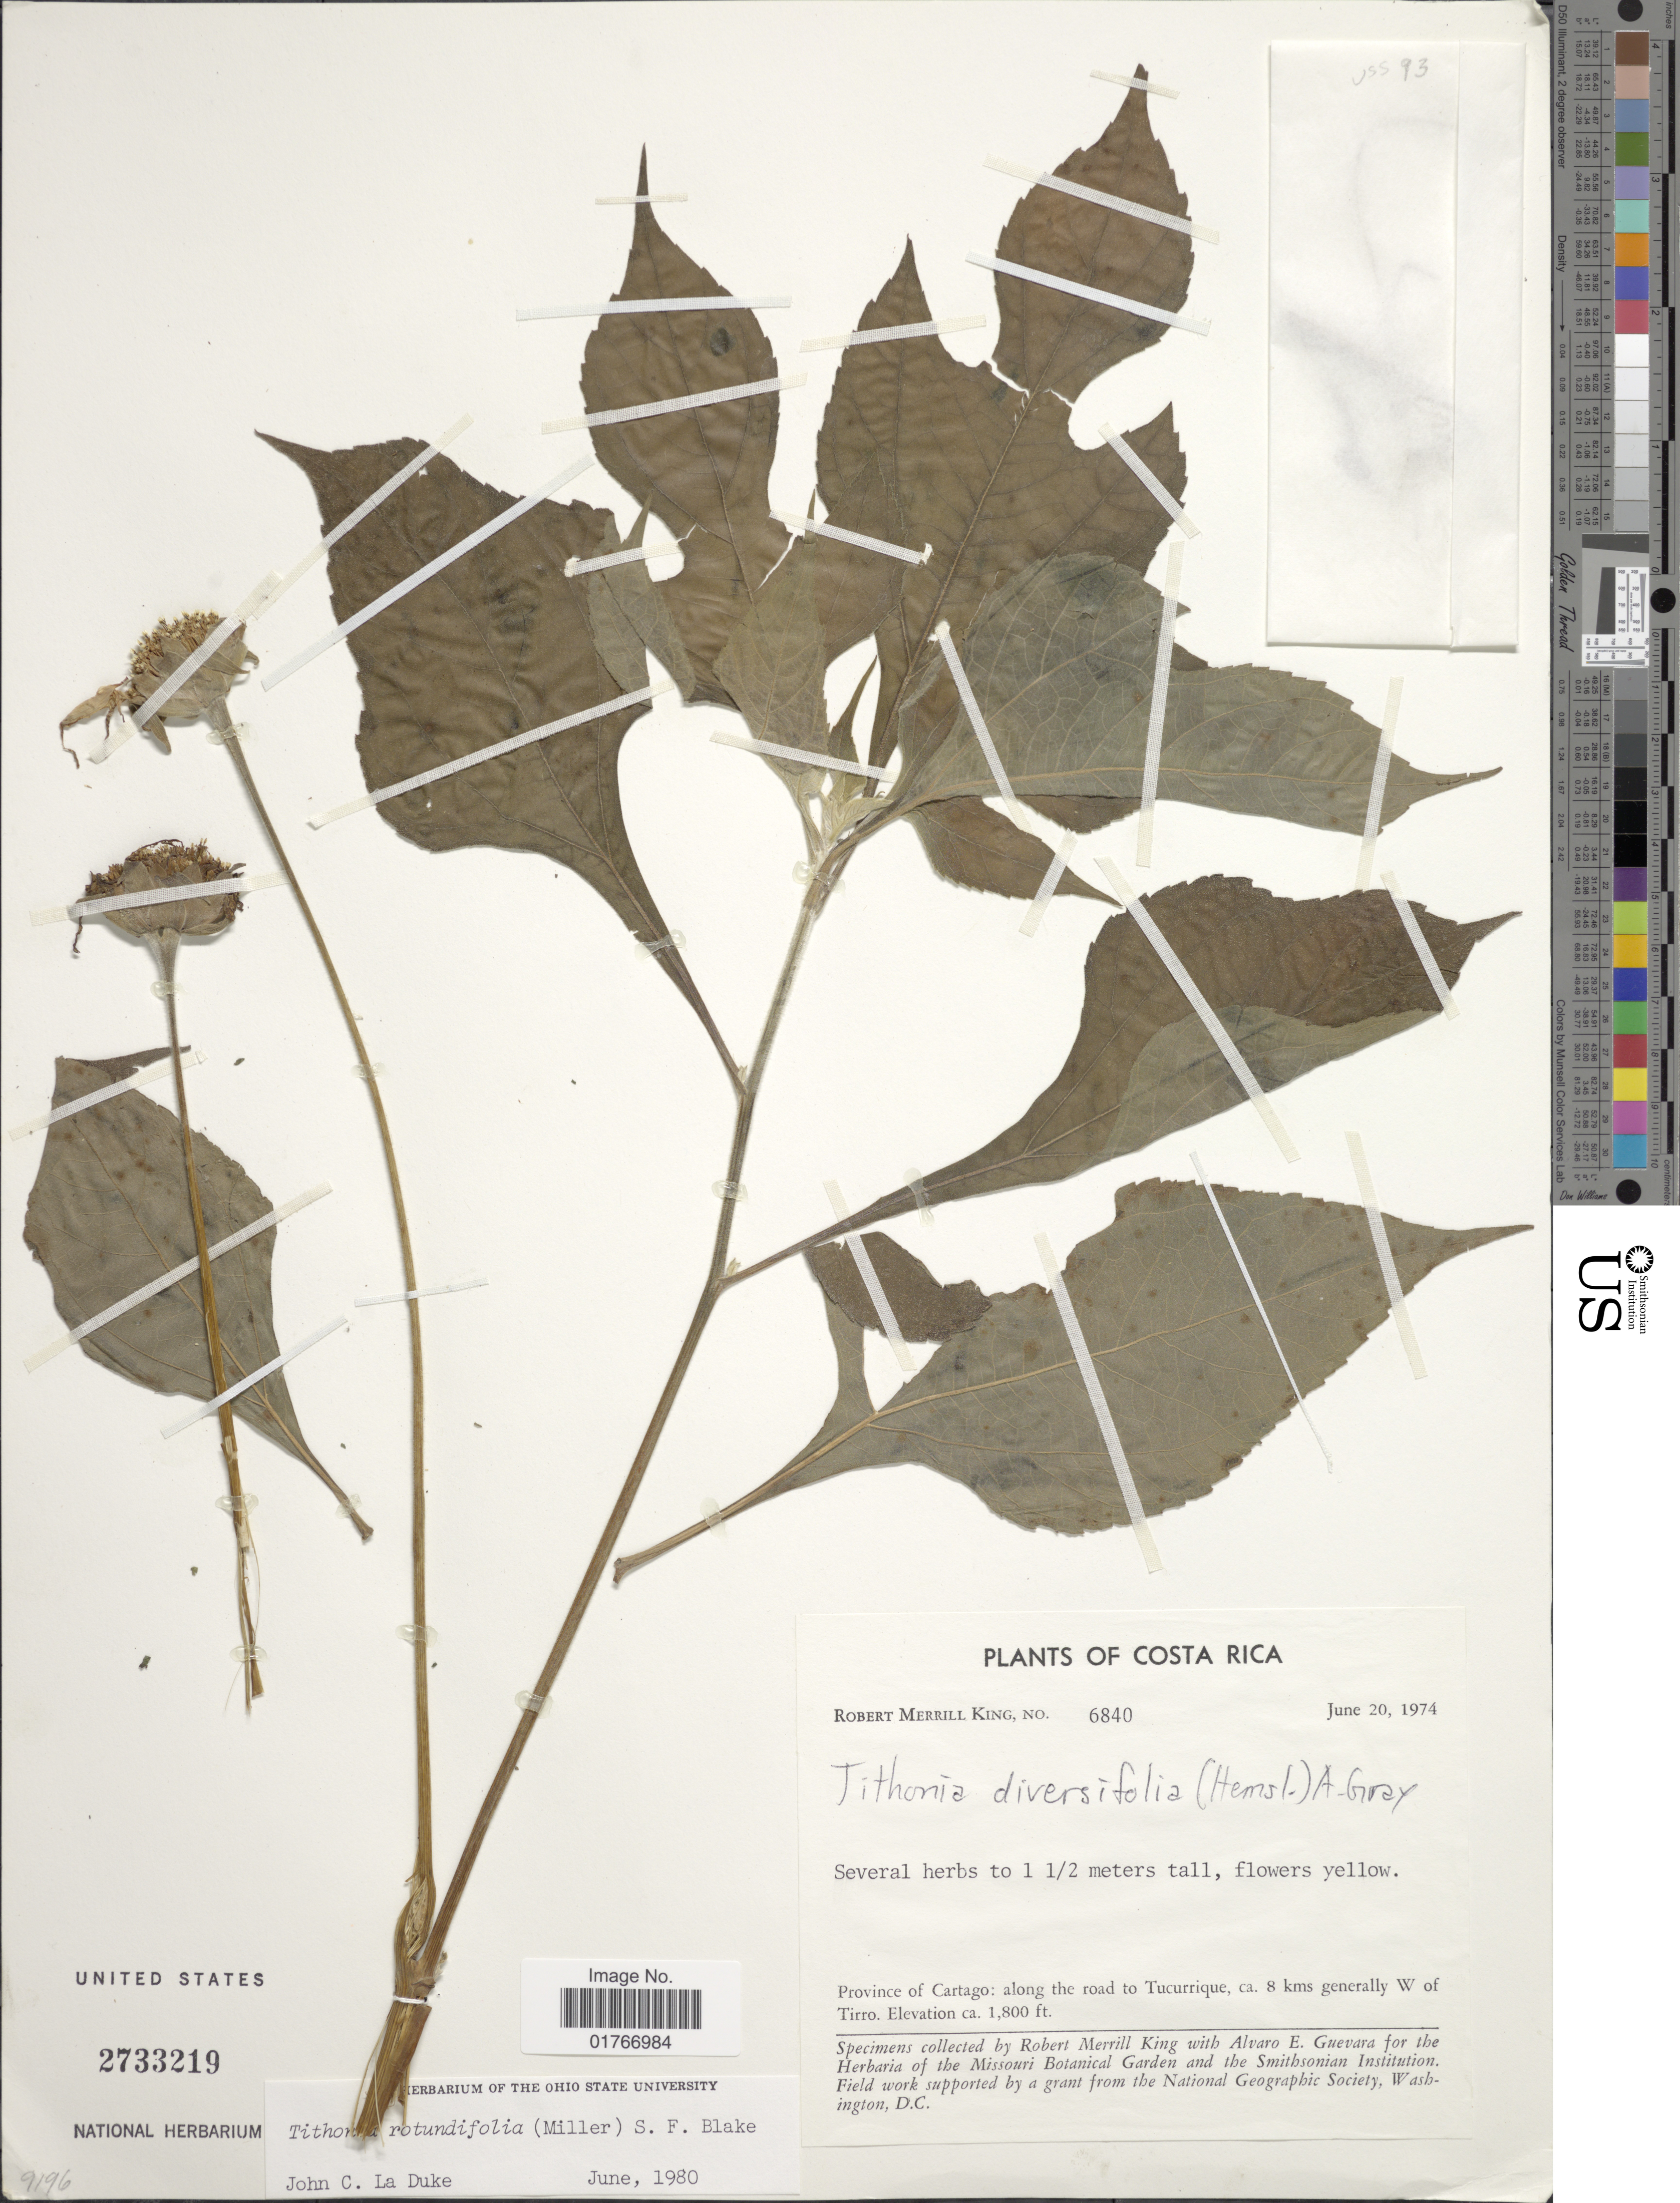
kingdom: Plantae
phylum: Tracheophyta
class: Magnoliopsida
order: Asterales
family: Asteraceae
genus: Tithonia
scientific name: Tithonia rotundifolia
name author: (Mill.) S.F. Blake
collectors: R. M. King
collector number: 6840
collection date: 1974-06-20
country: Costa Rica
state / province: Cartago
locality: Along the road to Tucurrique, ca 8 kms generally W of Tirro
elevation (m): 549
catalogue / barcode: US 2733219